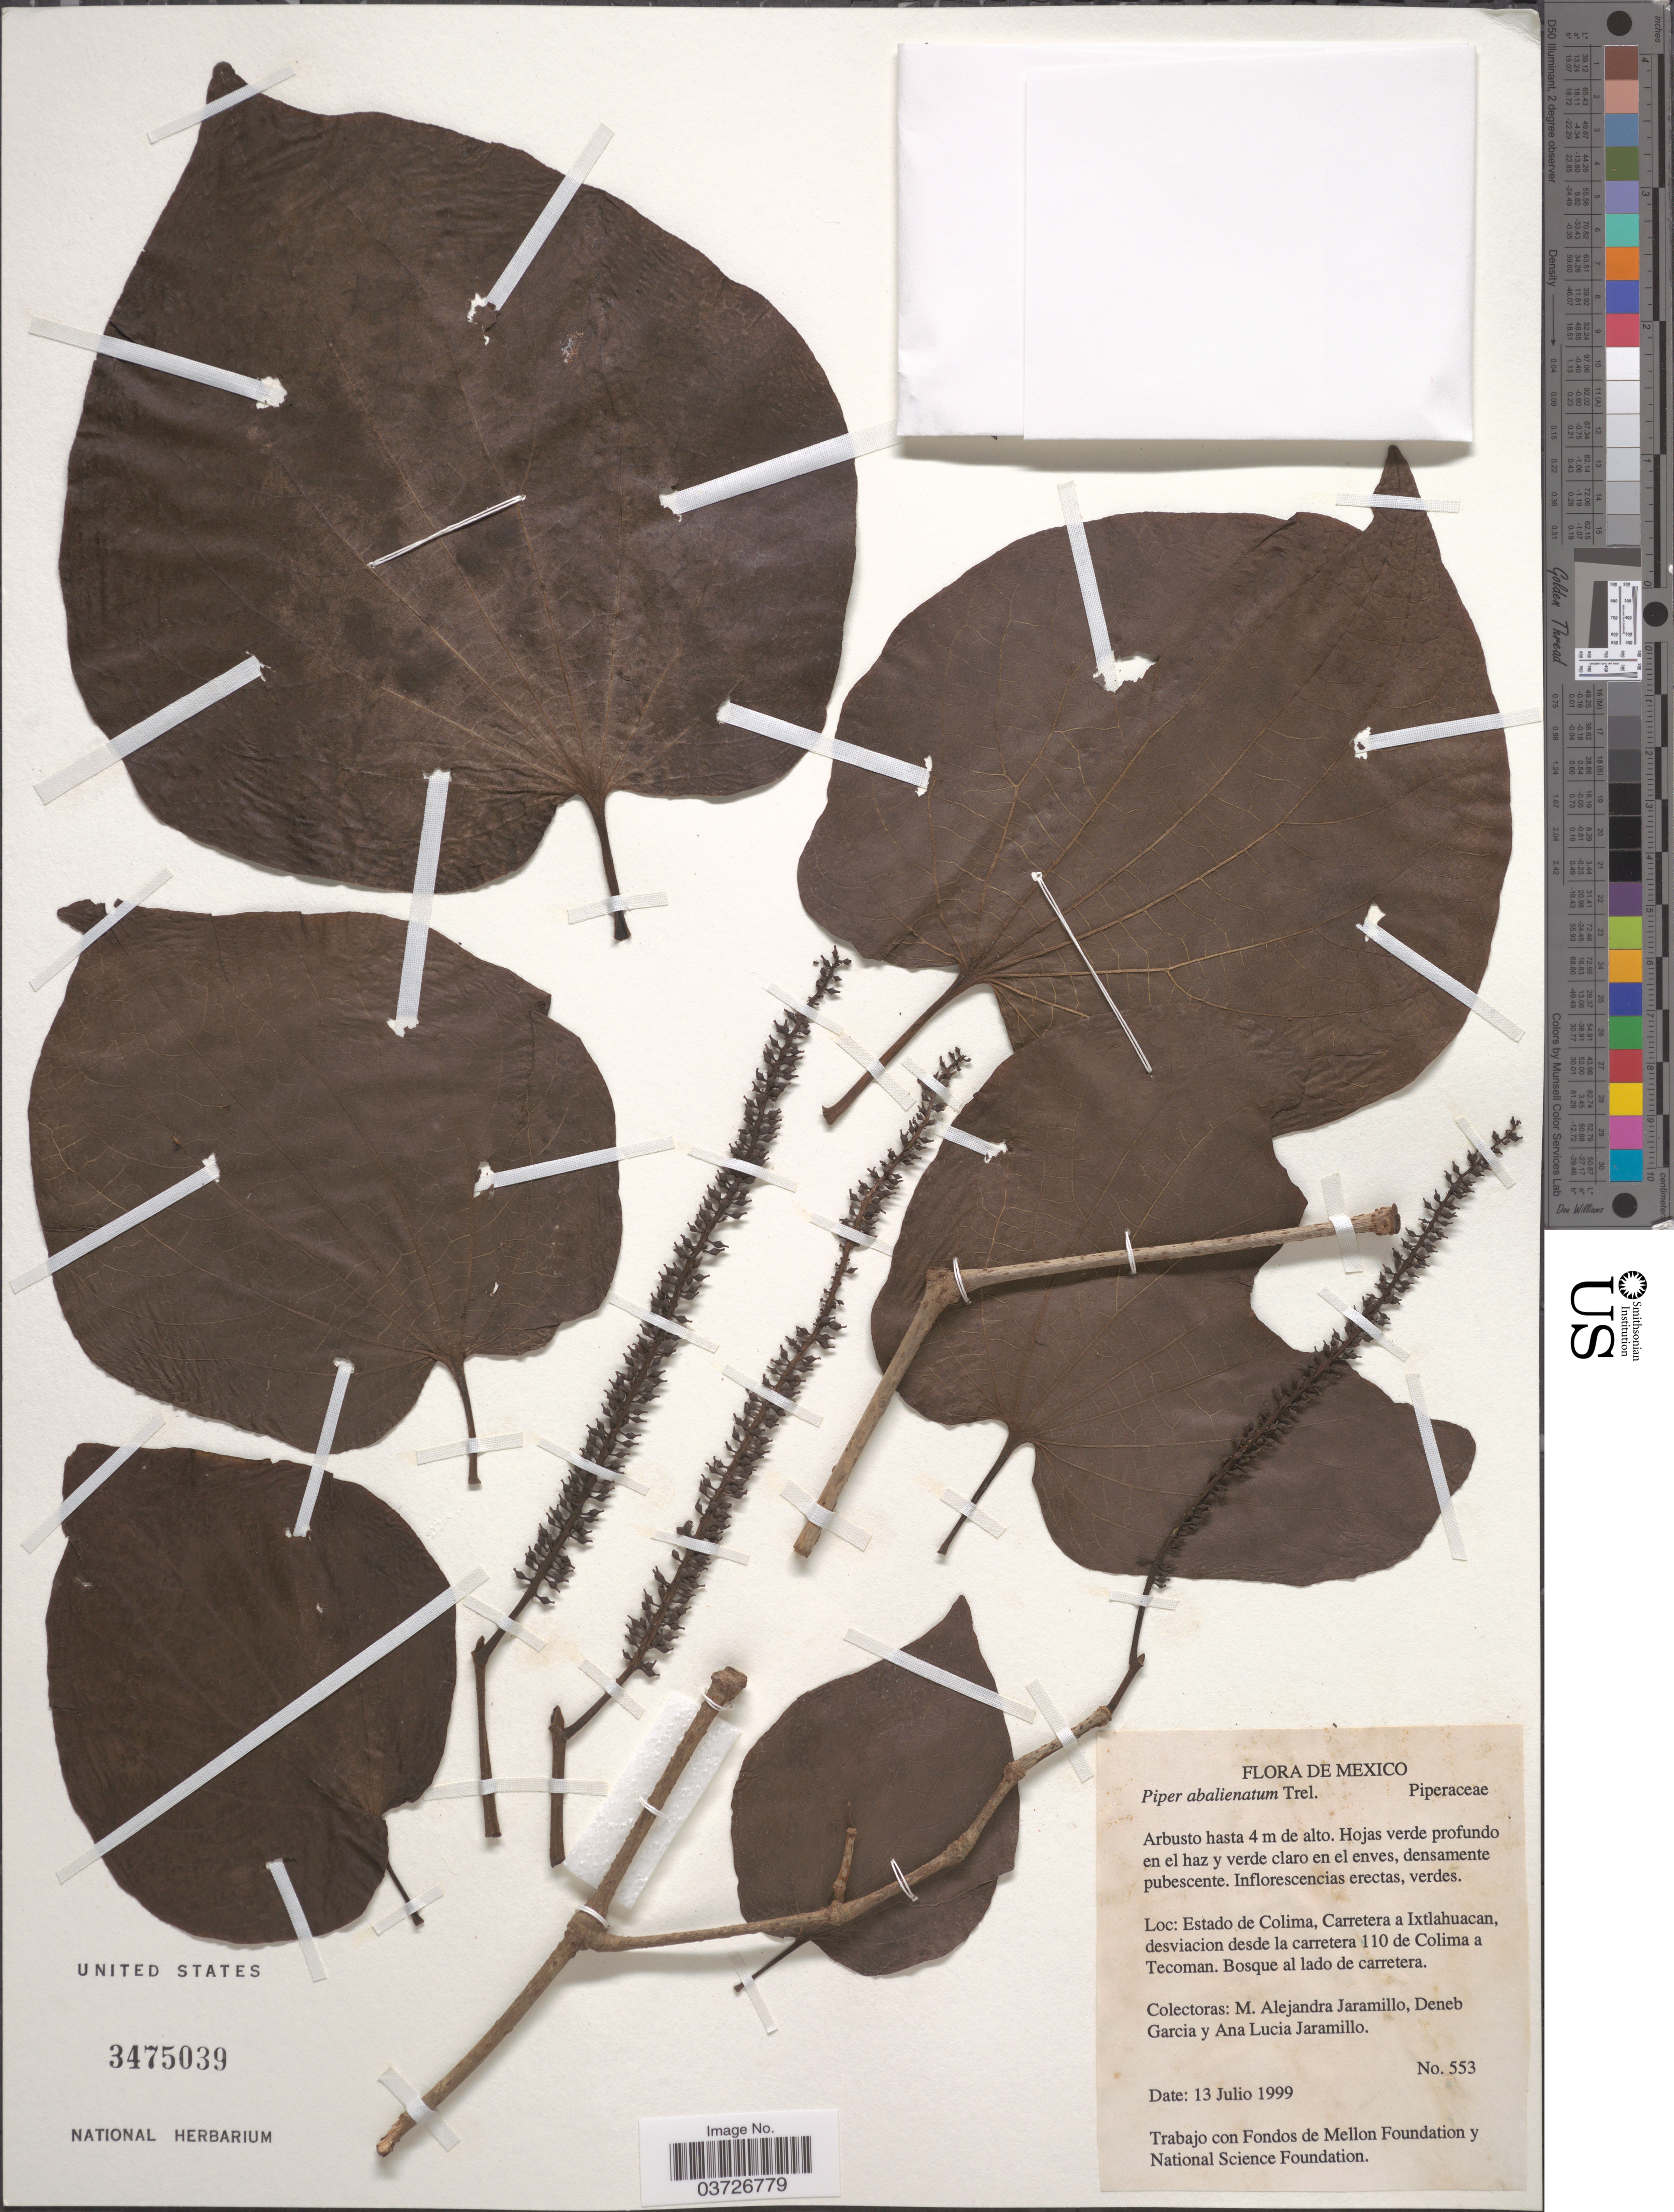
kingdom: Plantae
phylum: Tracheophyta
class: Magnoliopsida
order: Piperales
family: Piperaceae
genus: Piper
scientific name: Piper abalienatum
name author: Trel.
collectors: M. A. Jaramillo, D. Garcia & A. Lucia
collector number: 553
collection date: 1999-07-13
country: Mexico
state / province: Colima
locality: Carretera a Ixtlahuacan, desviacion desde la carretera 110 de Colima a Tecoman.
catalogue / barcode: US 3475039